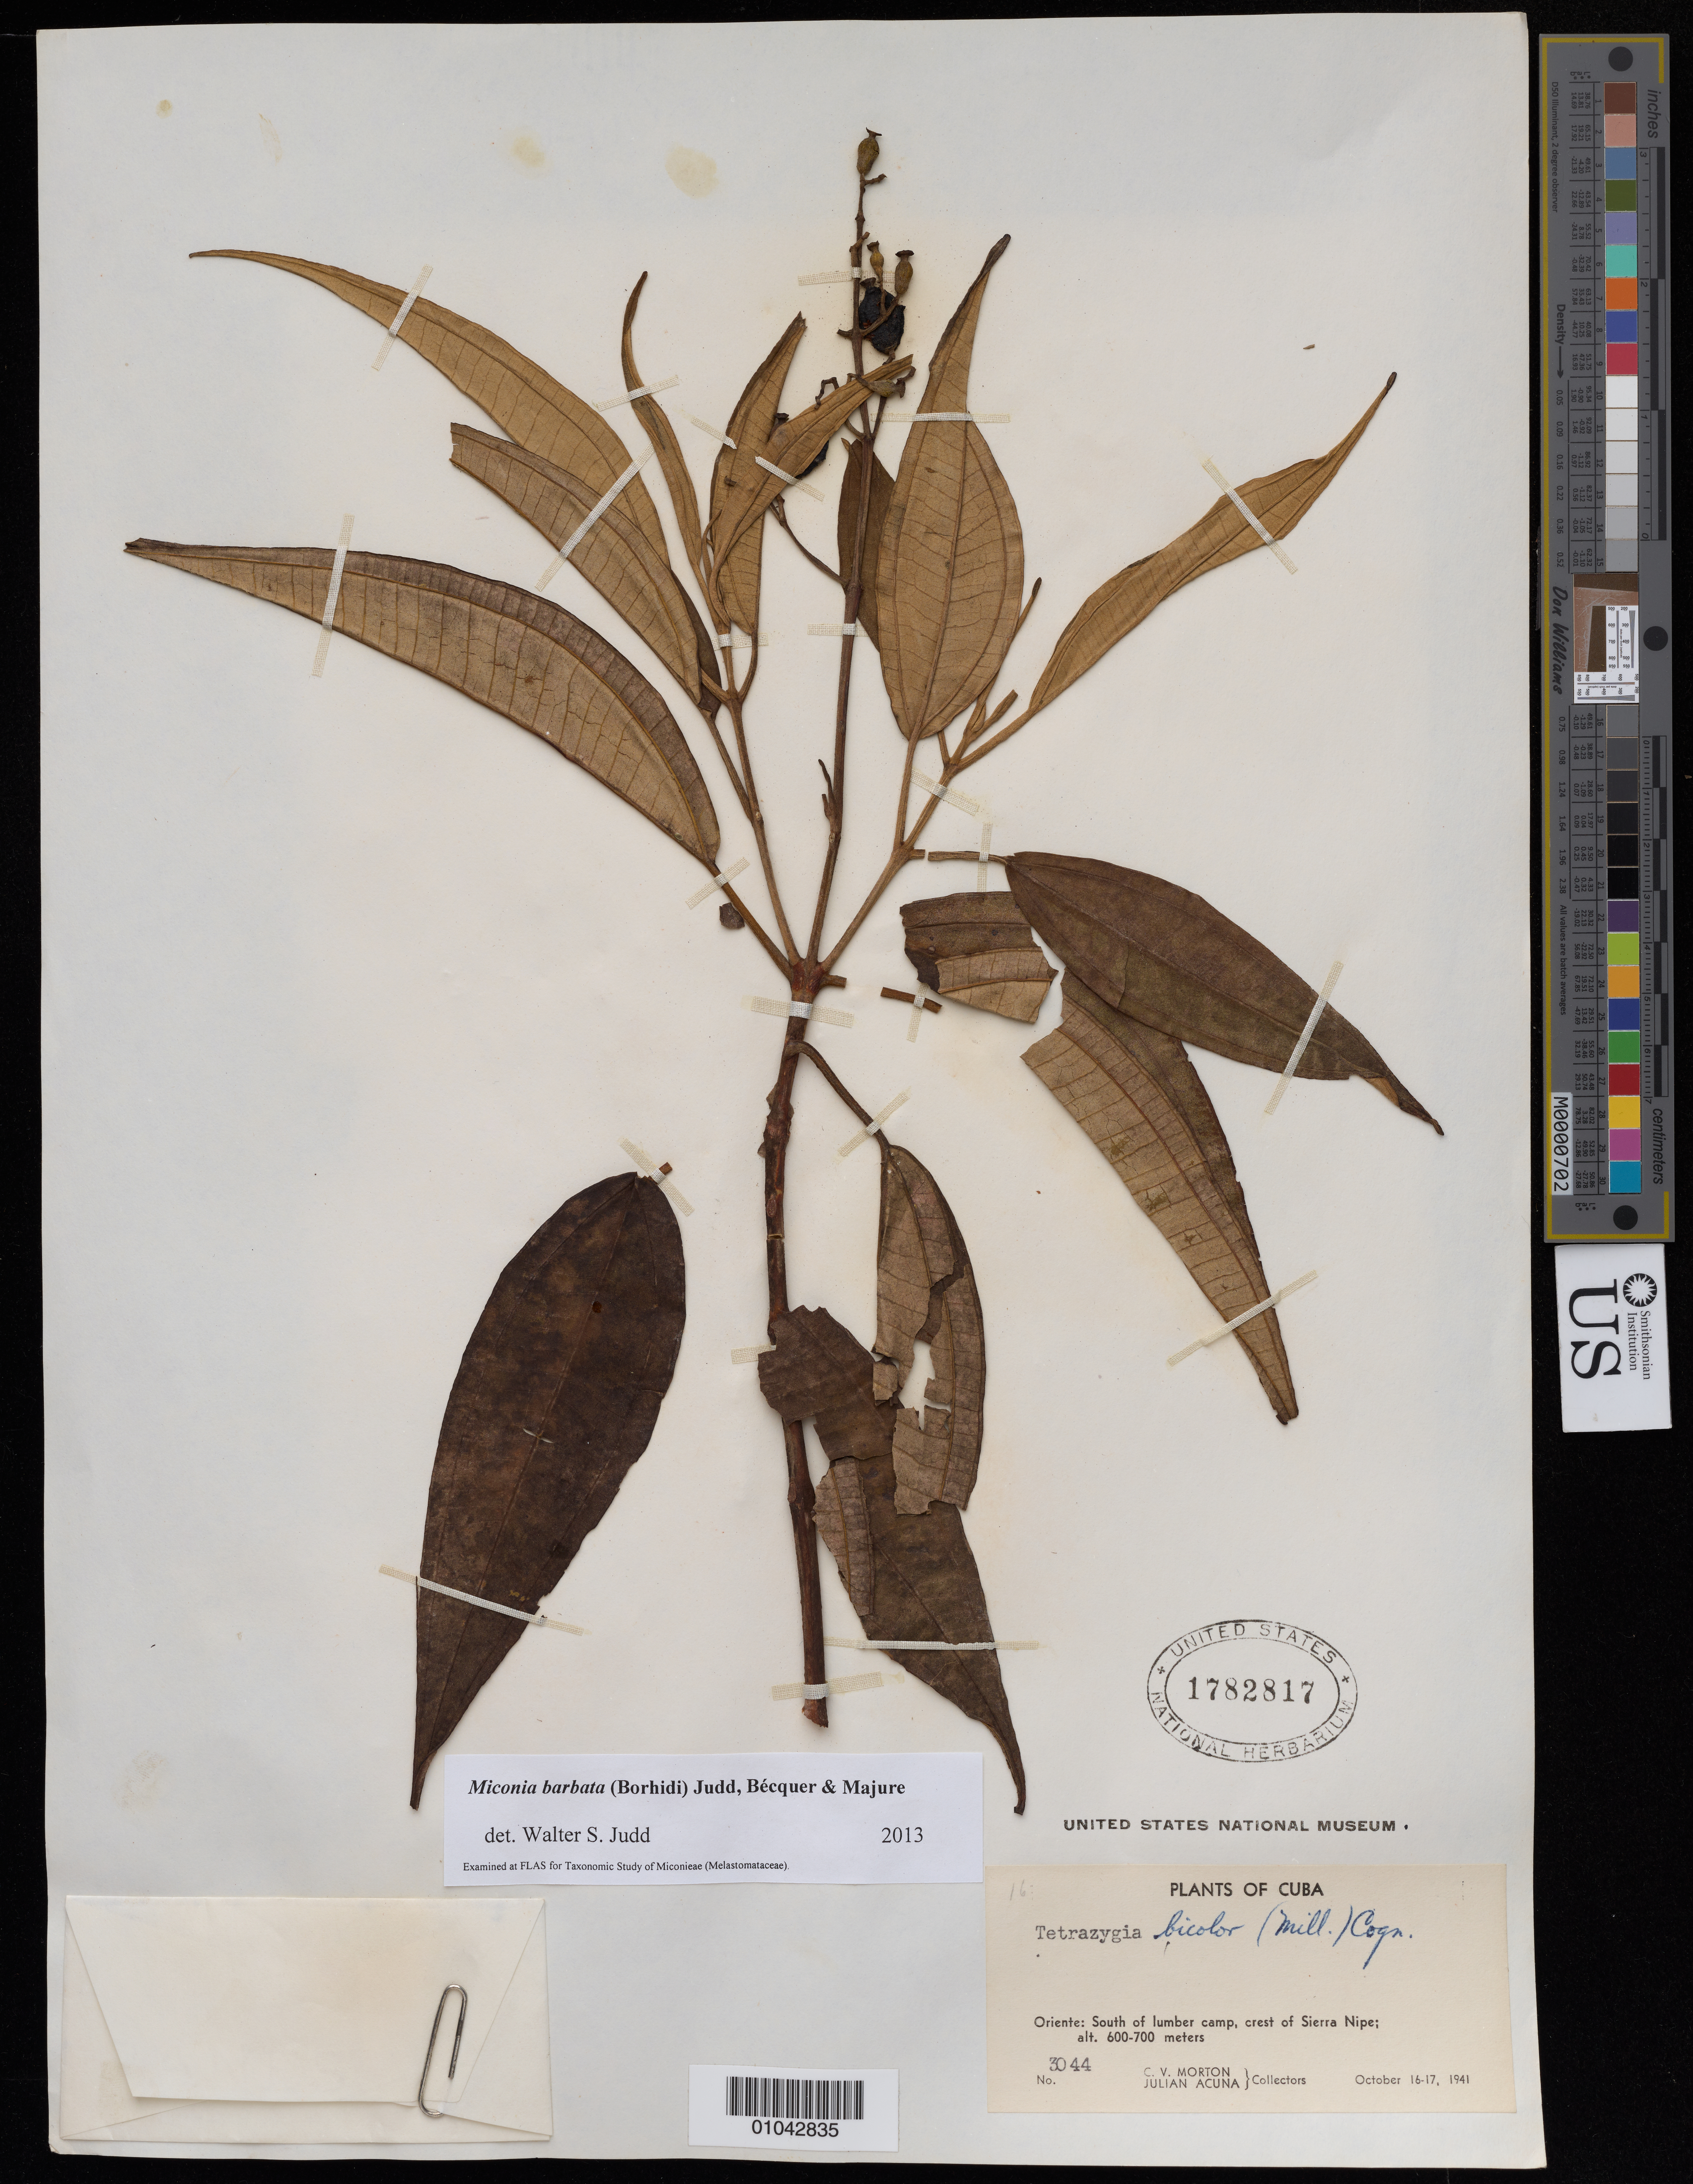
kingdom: Plantae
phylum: Tracheophyta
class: Magnoliopsida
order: Myrtales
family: Melastomataceae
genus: Miconia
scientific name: Miconia barbata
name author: (Borhidi) Judd et al.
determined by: Judd, Walter S.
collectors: C. V. Morton & J. Acuña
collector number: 3044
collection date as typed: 16 Oct 1941 to 17 Oct 1941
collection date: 1941-10-16/1941-10-17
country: Cuba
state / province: Holguín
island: Cuba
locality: Crest of Sierra Nipe, S of lumber camp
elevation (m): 600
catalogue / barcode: US 1782817